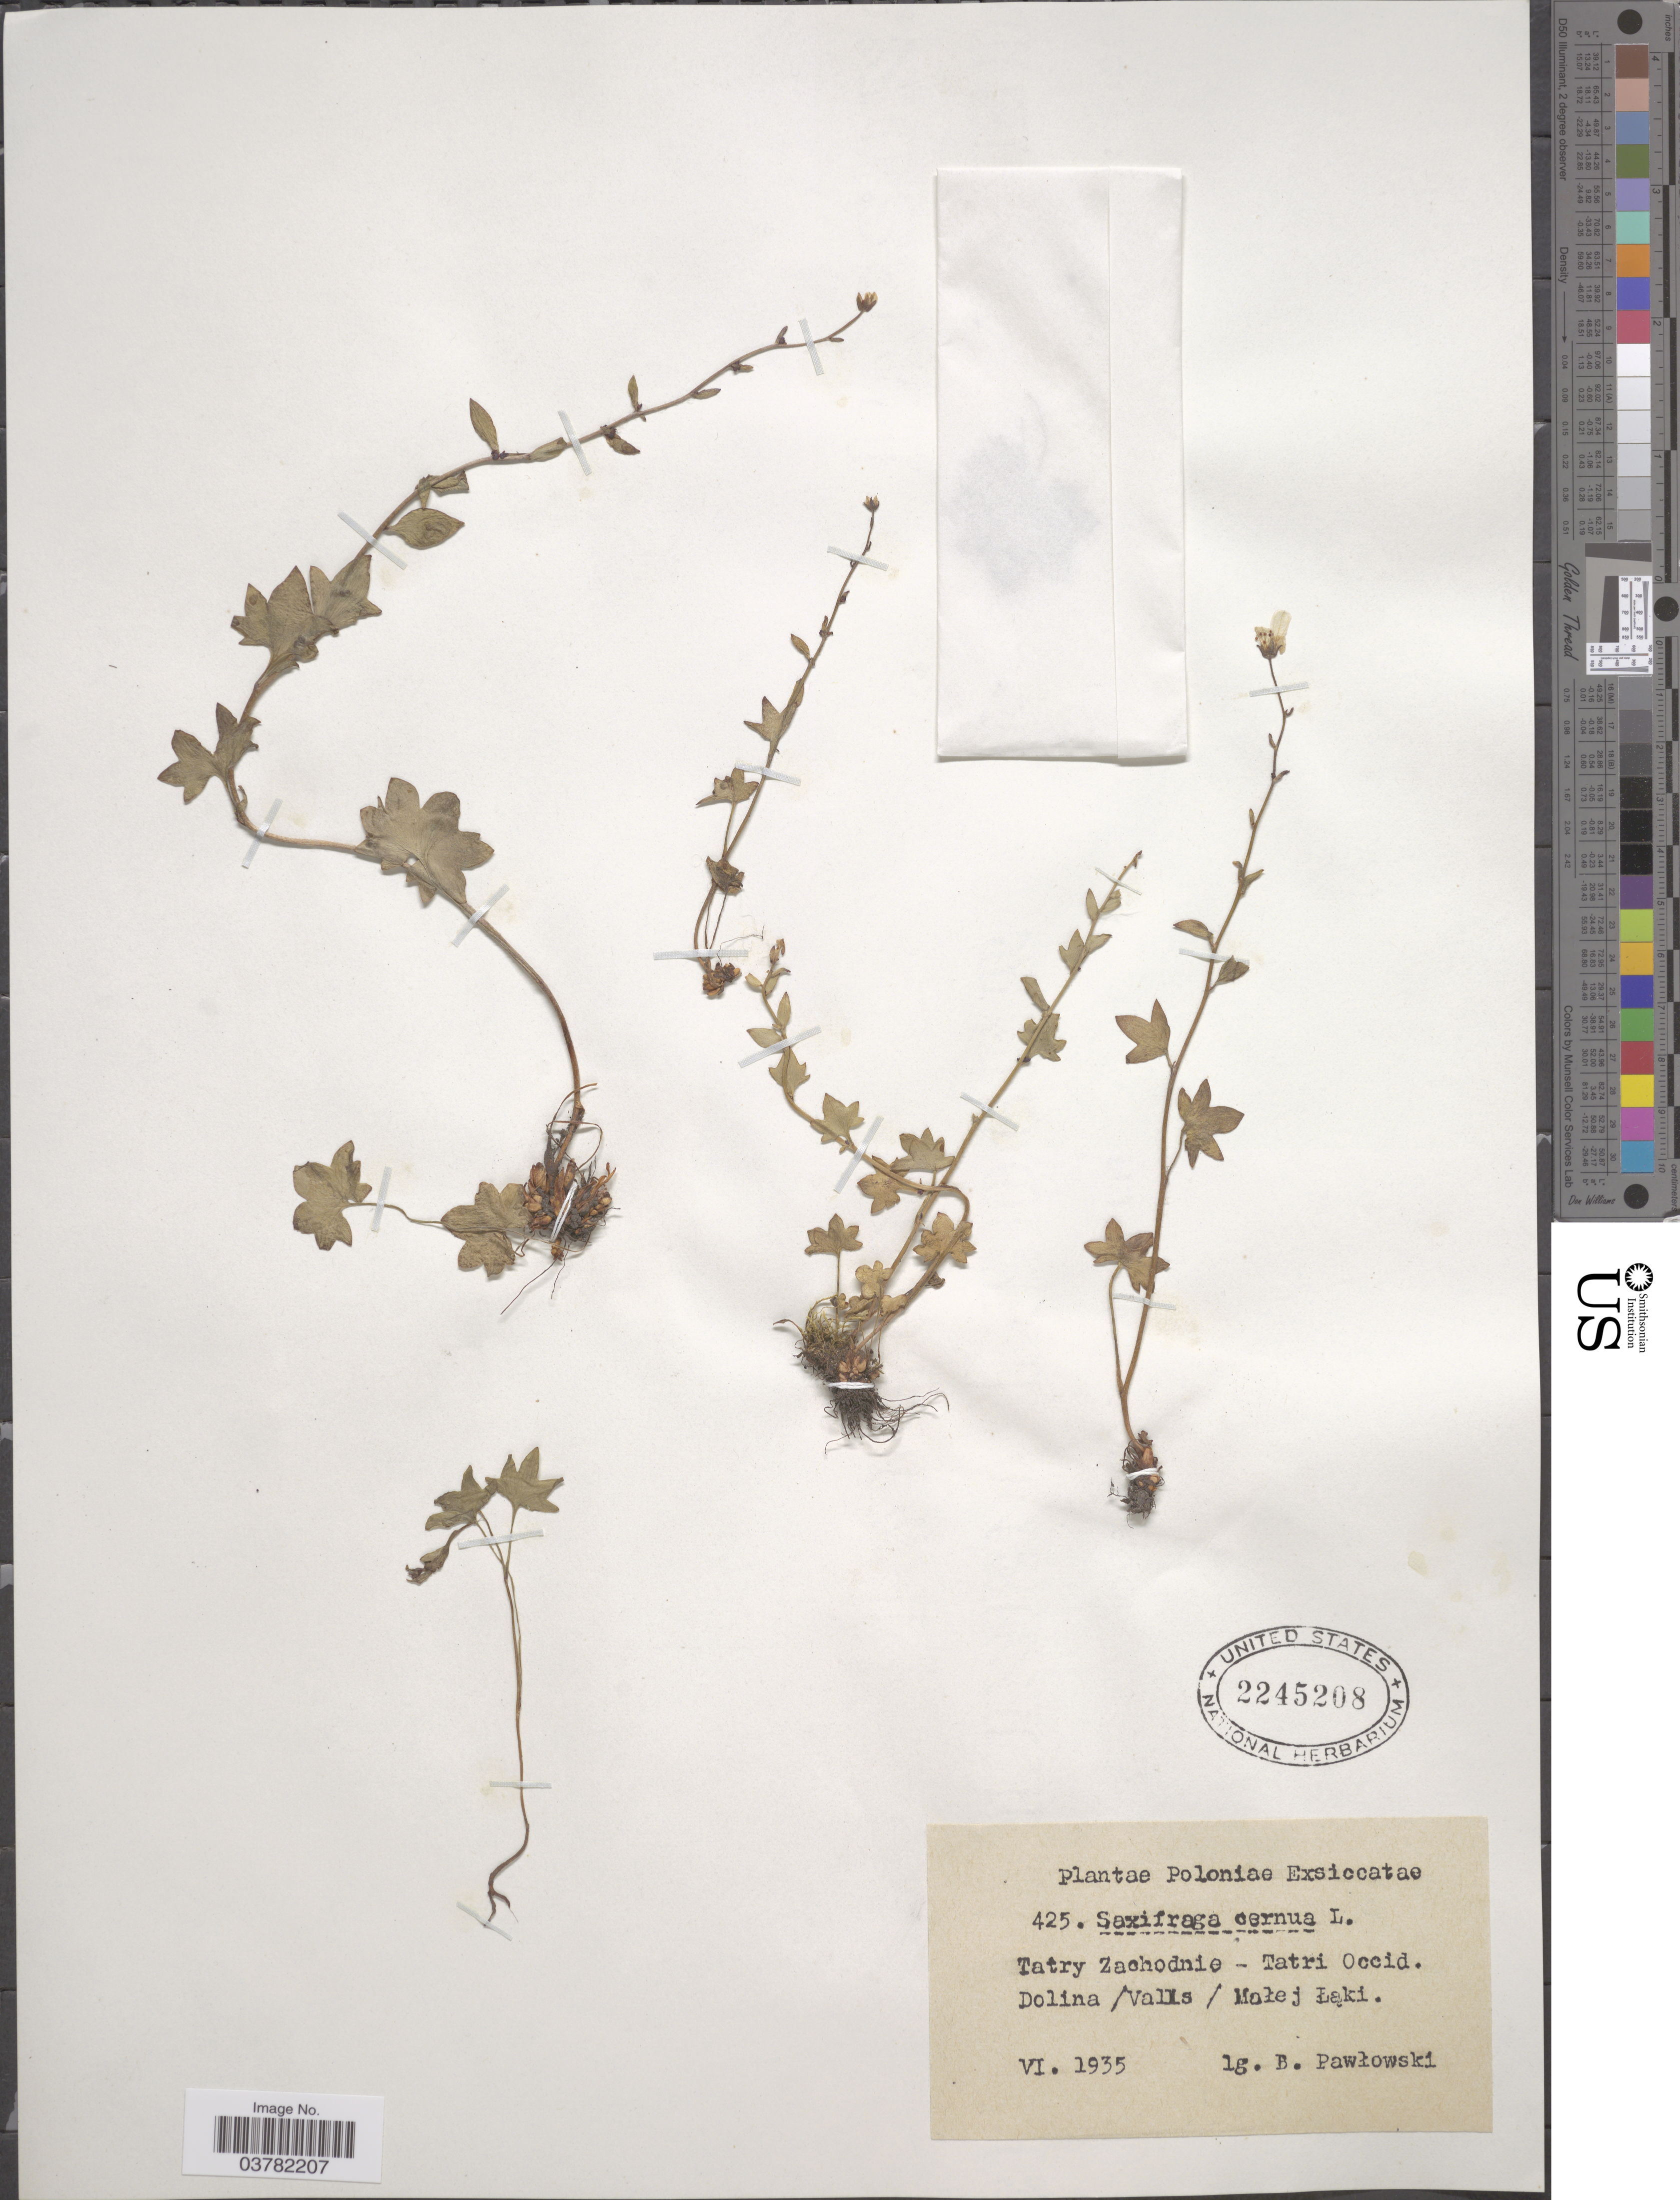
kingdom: Plantae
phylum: Tracheophyta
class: Magnoliopsida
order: Saxifragales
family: Saxifragaceae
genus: Saxifraga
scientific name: Saxifraga cernua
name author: L.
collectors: B. Pawlowski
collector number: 425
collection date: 1935-06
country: Poland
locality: Poloniae. Tatry Zachodnie - Tatri Occid. Dolina /Valls / Małej Łąki.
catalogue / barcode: US 2245208